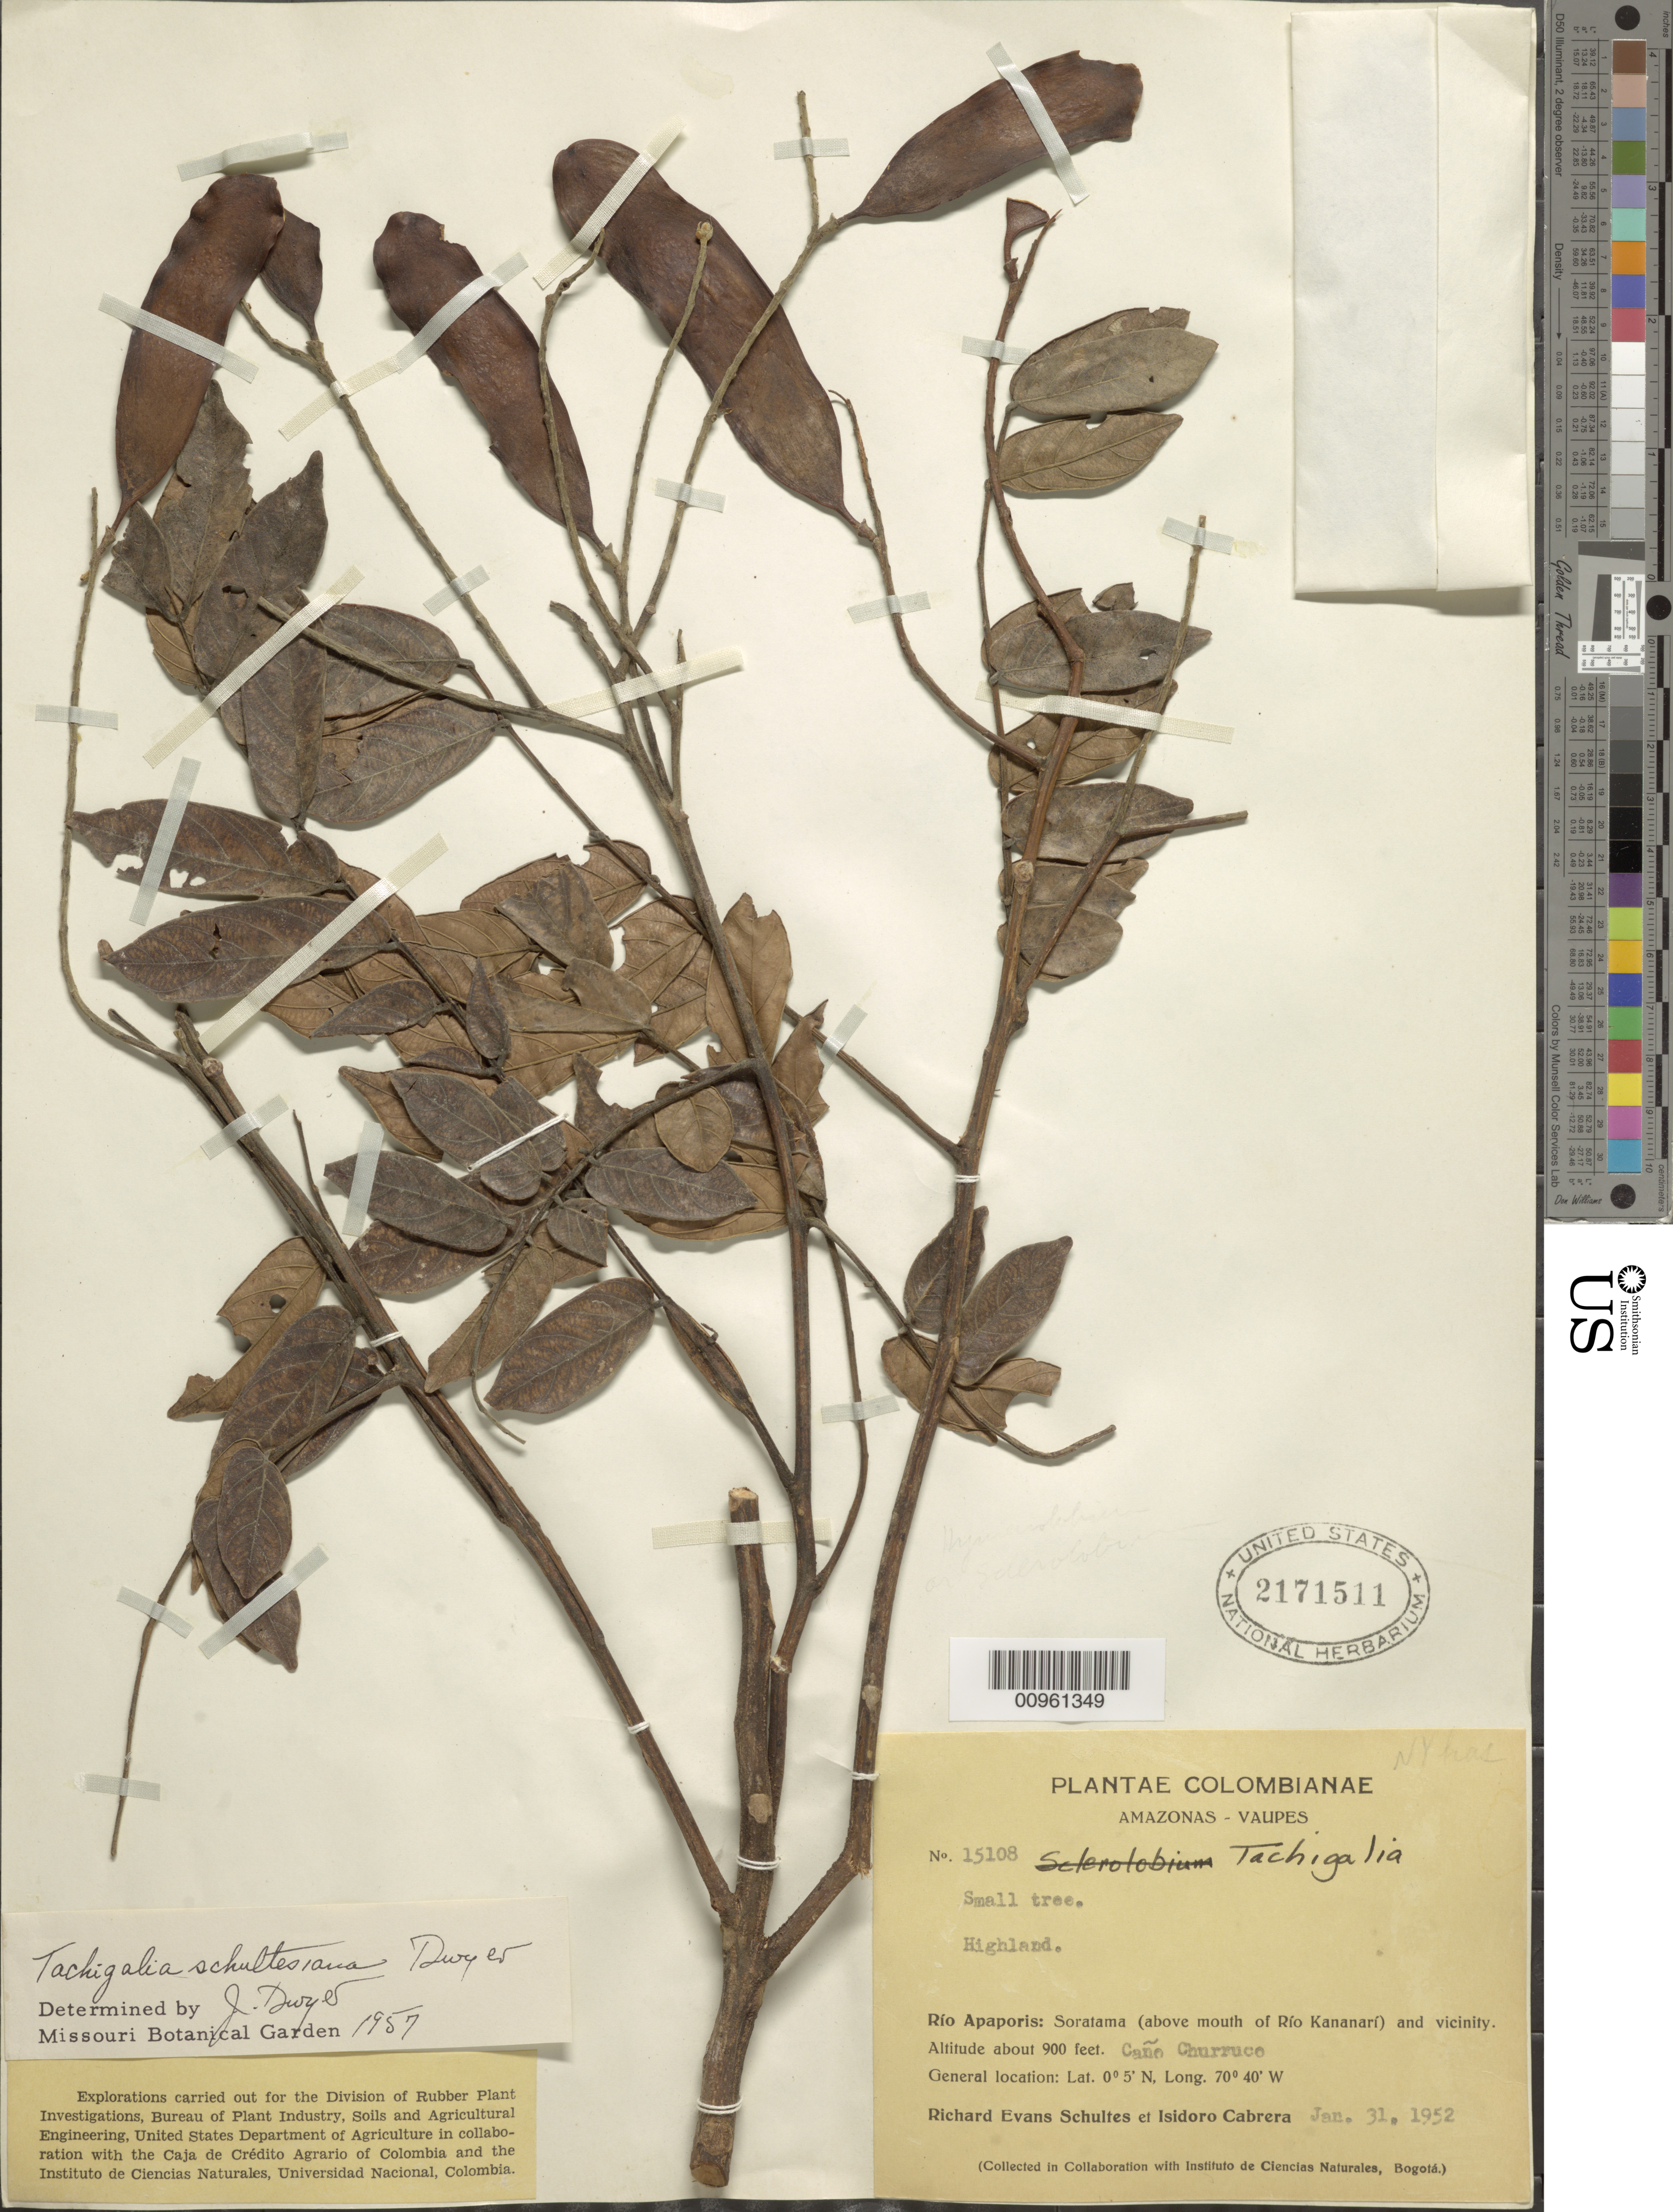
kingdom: Plantae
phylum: Tracheophyta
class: Magnoliopsida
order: Fabales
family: Fabaceae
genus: Tachigali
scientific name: Tachigali schultesiana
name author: Dwyer in R.E. Schult.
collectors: R. E. Schultes & I. Cabrera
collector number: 15108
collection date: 1952-01-31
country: Colombia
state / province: Amazônas / Vaupés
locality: Soratama (above mouth of Rio Kananari) and vicinity, Cano Churruco, Rio Apaporis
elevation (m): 274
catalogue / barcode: US 2171511